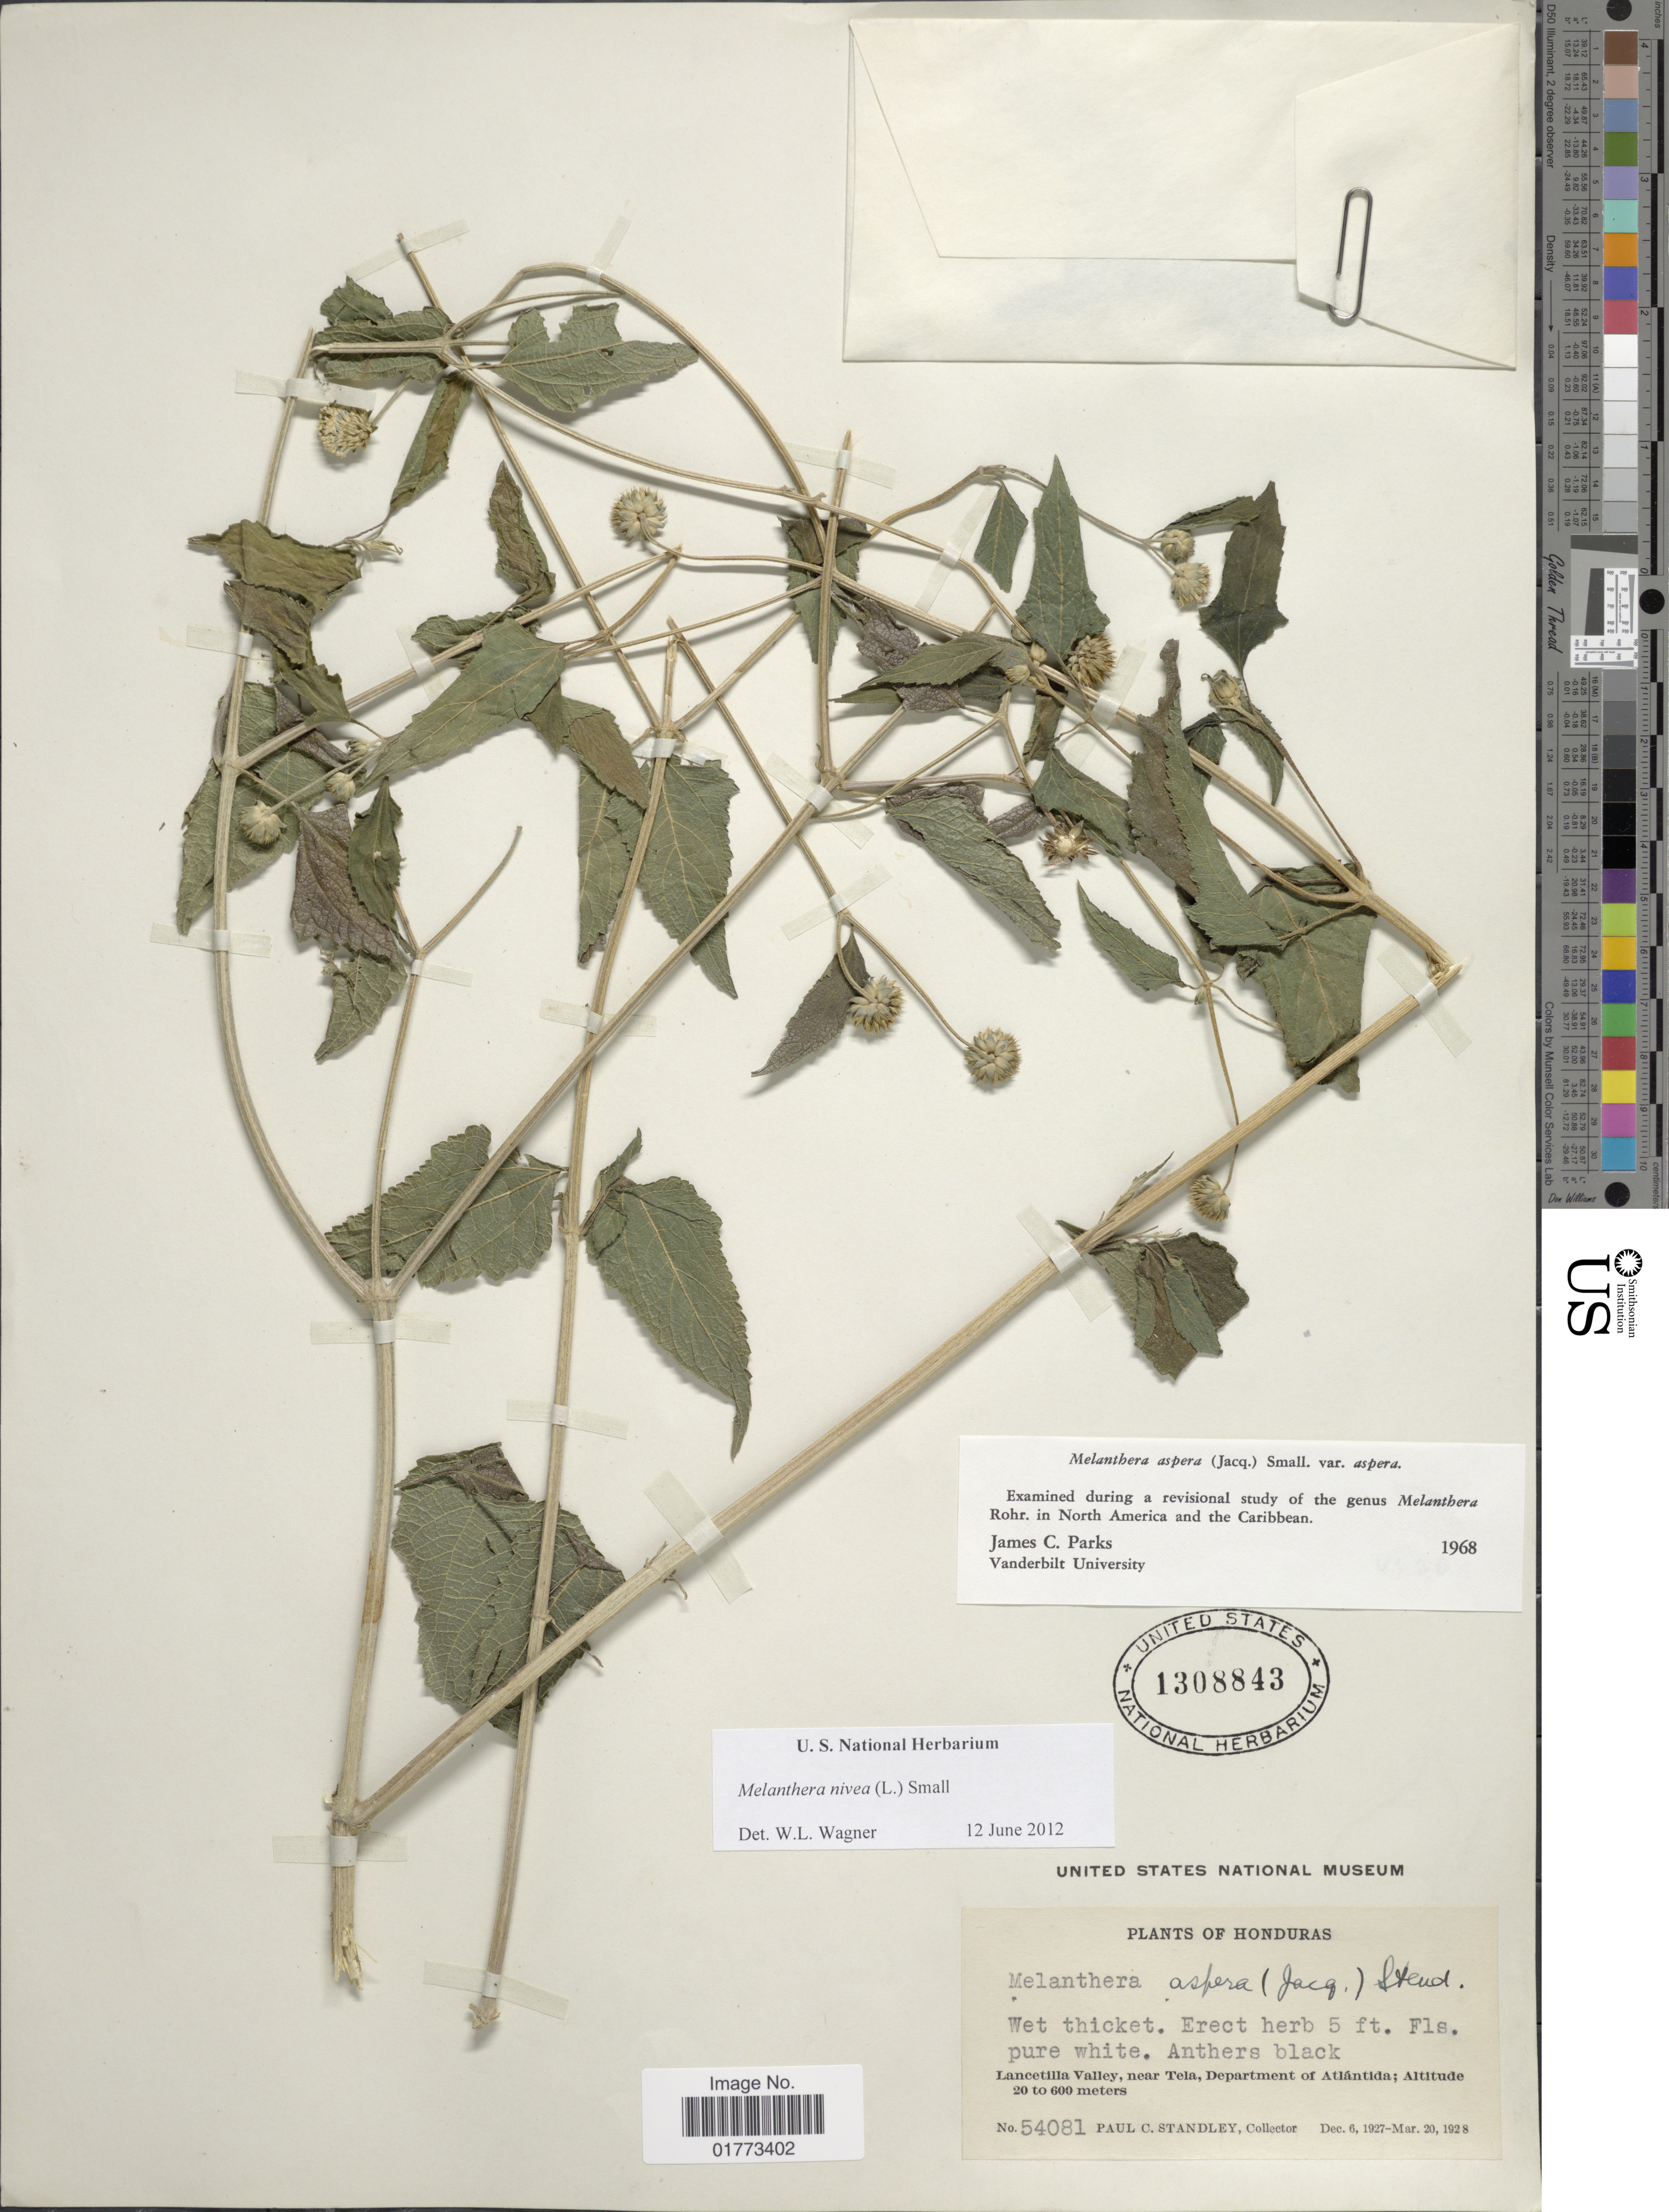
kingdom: Plantae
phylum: Tracheophyta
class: Magnoliopsida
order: Asterales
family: Asteraceae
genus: Melanthera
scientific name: Melanthera nivea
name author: (L.) Small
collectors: P. C. Standley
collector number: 54081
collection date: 1927-12-06/1928-03-20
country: Honduras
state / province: Atlántida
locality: Lancetilla Valley, near Tela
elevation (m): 20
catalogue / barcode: US 1308843